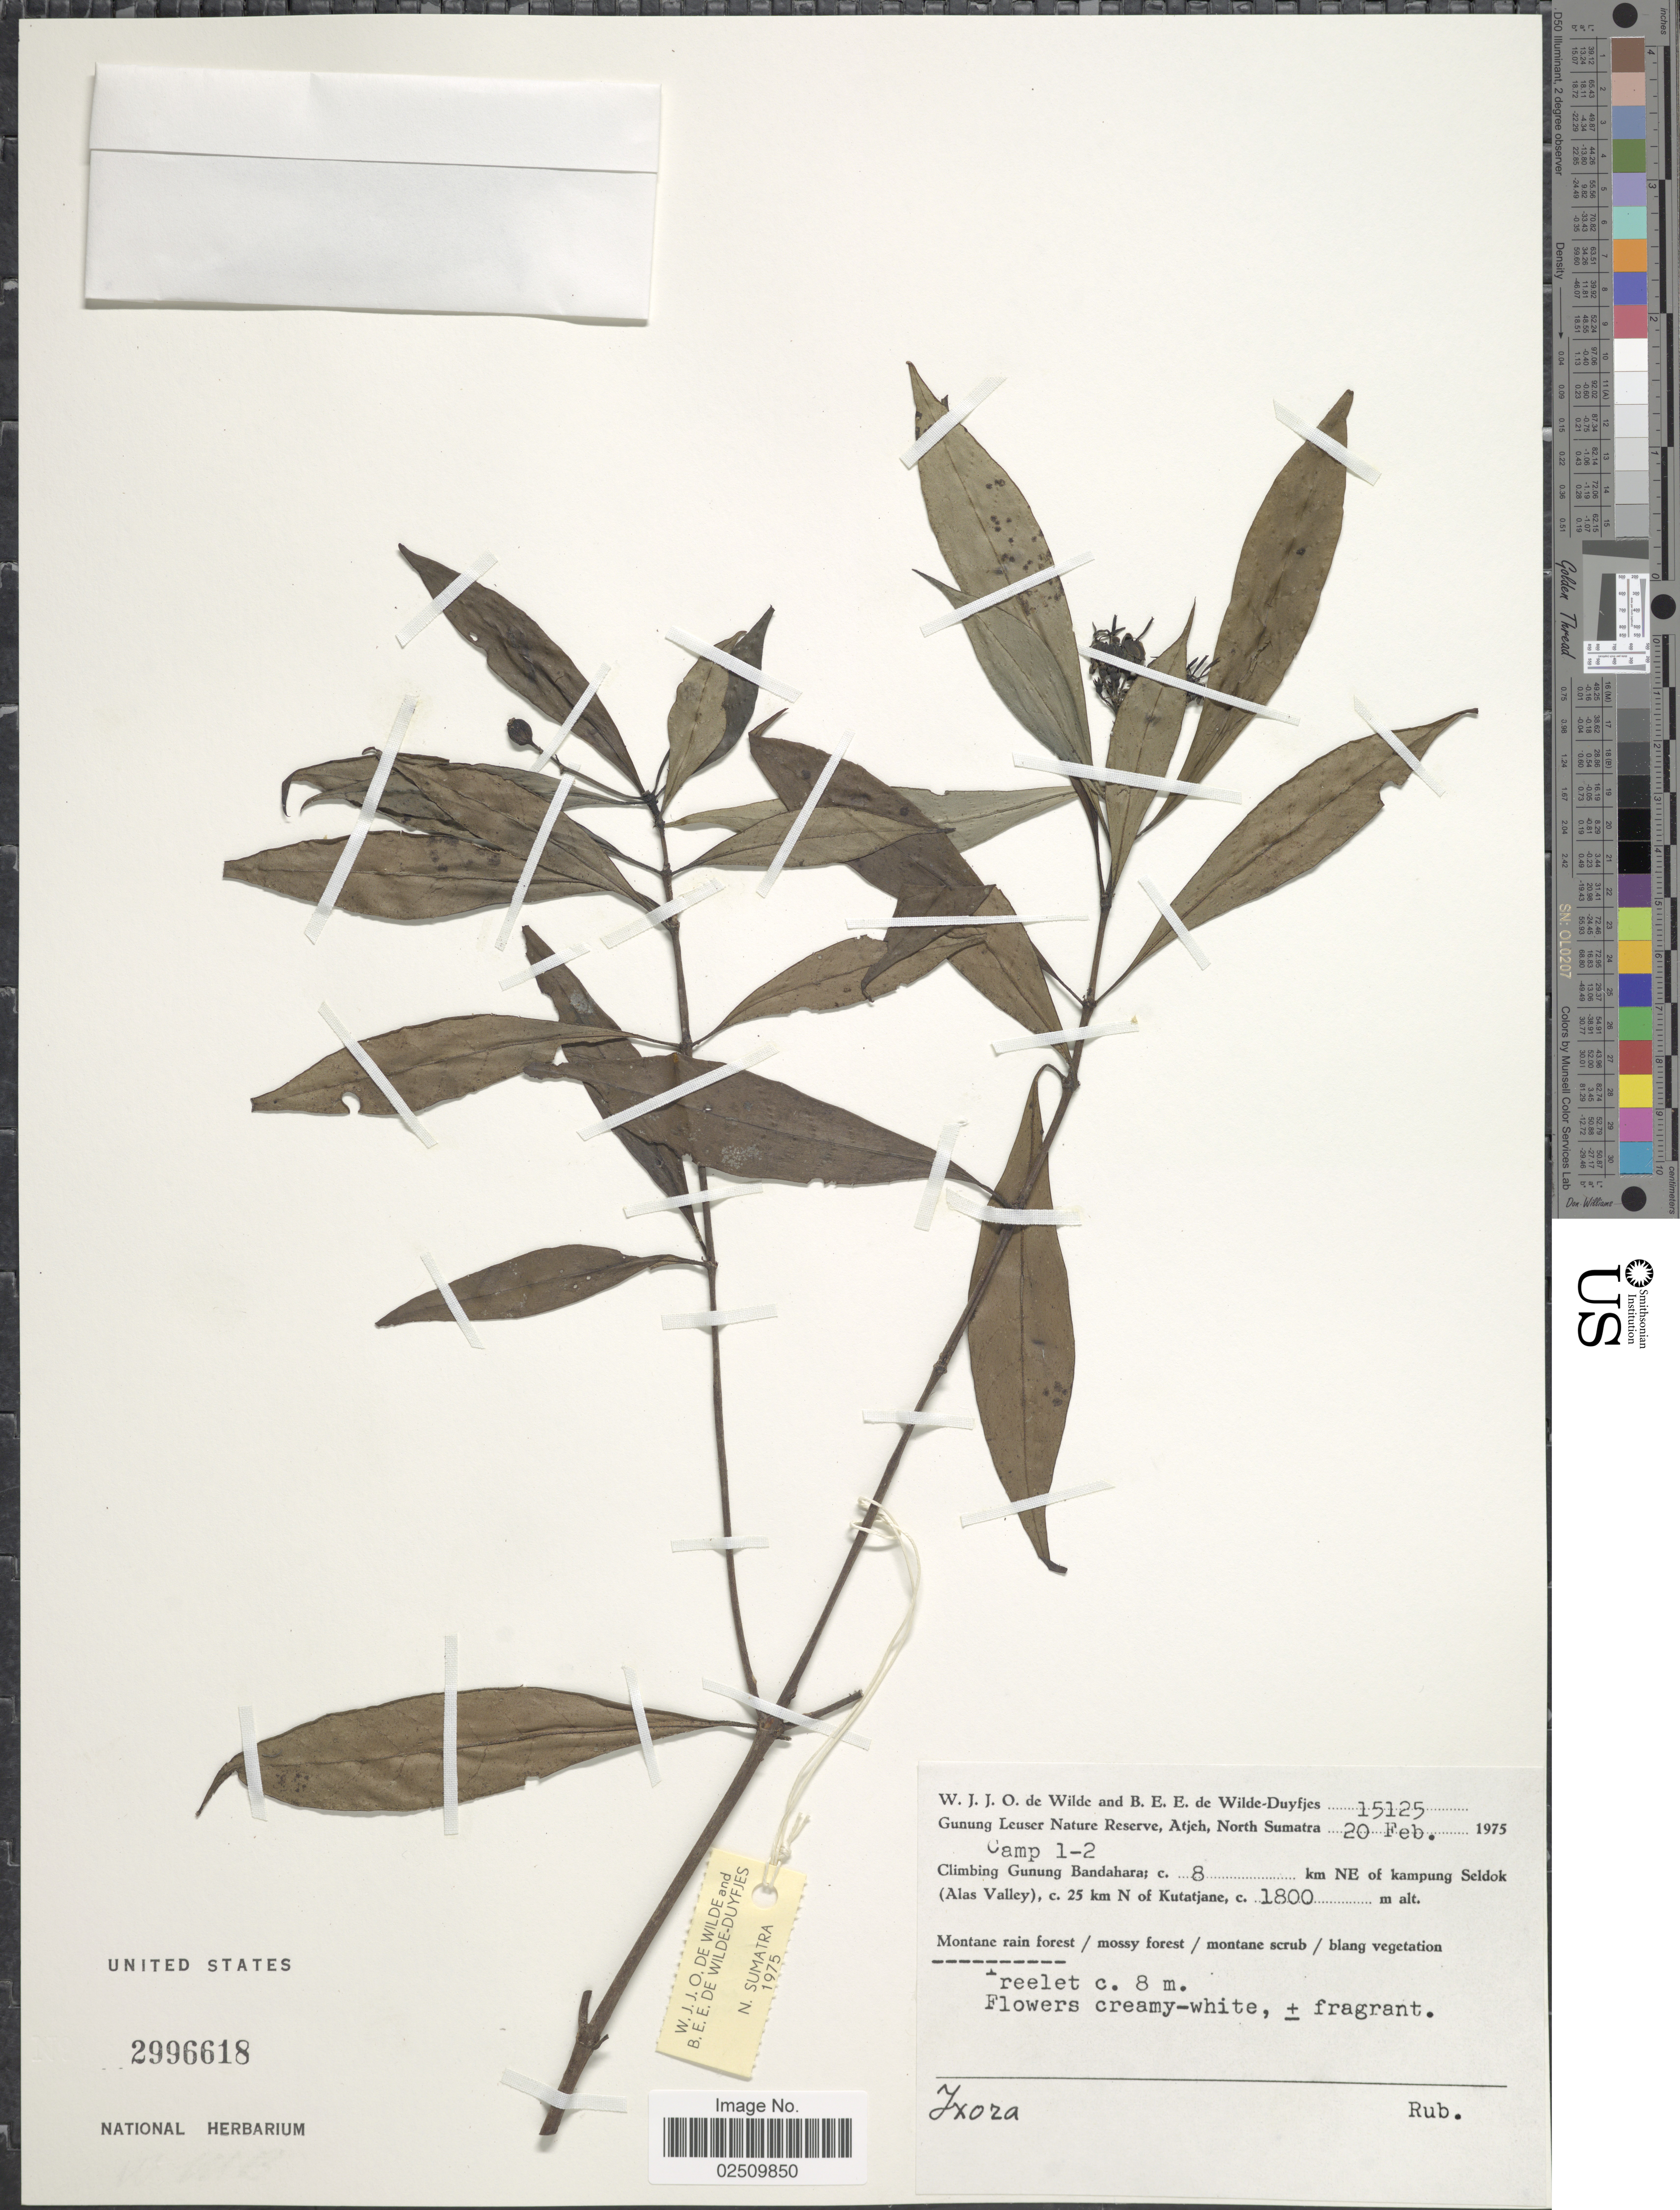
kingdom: Plantae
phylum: Tracheophyta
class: Magnoliopsida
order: Gentianales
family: Rubiaceae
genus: Ixora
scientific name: Ixora sp.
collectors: W. J. de Wilde & B. E. de Wilde-Duyfjes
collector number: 15125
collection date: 1975-02-20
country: Indonesia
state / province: Sumatra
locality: Gunung Leuser Nature Reserves, Atjeh, North Sumatra. Climbing Gunung Bandahara; c. 8 km NE of kampung Seldok (Alas Valley), c. 25 km N of Kutatjane.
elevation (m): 1800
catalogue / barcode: US 2996618